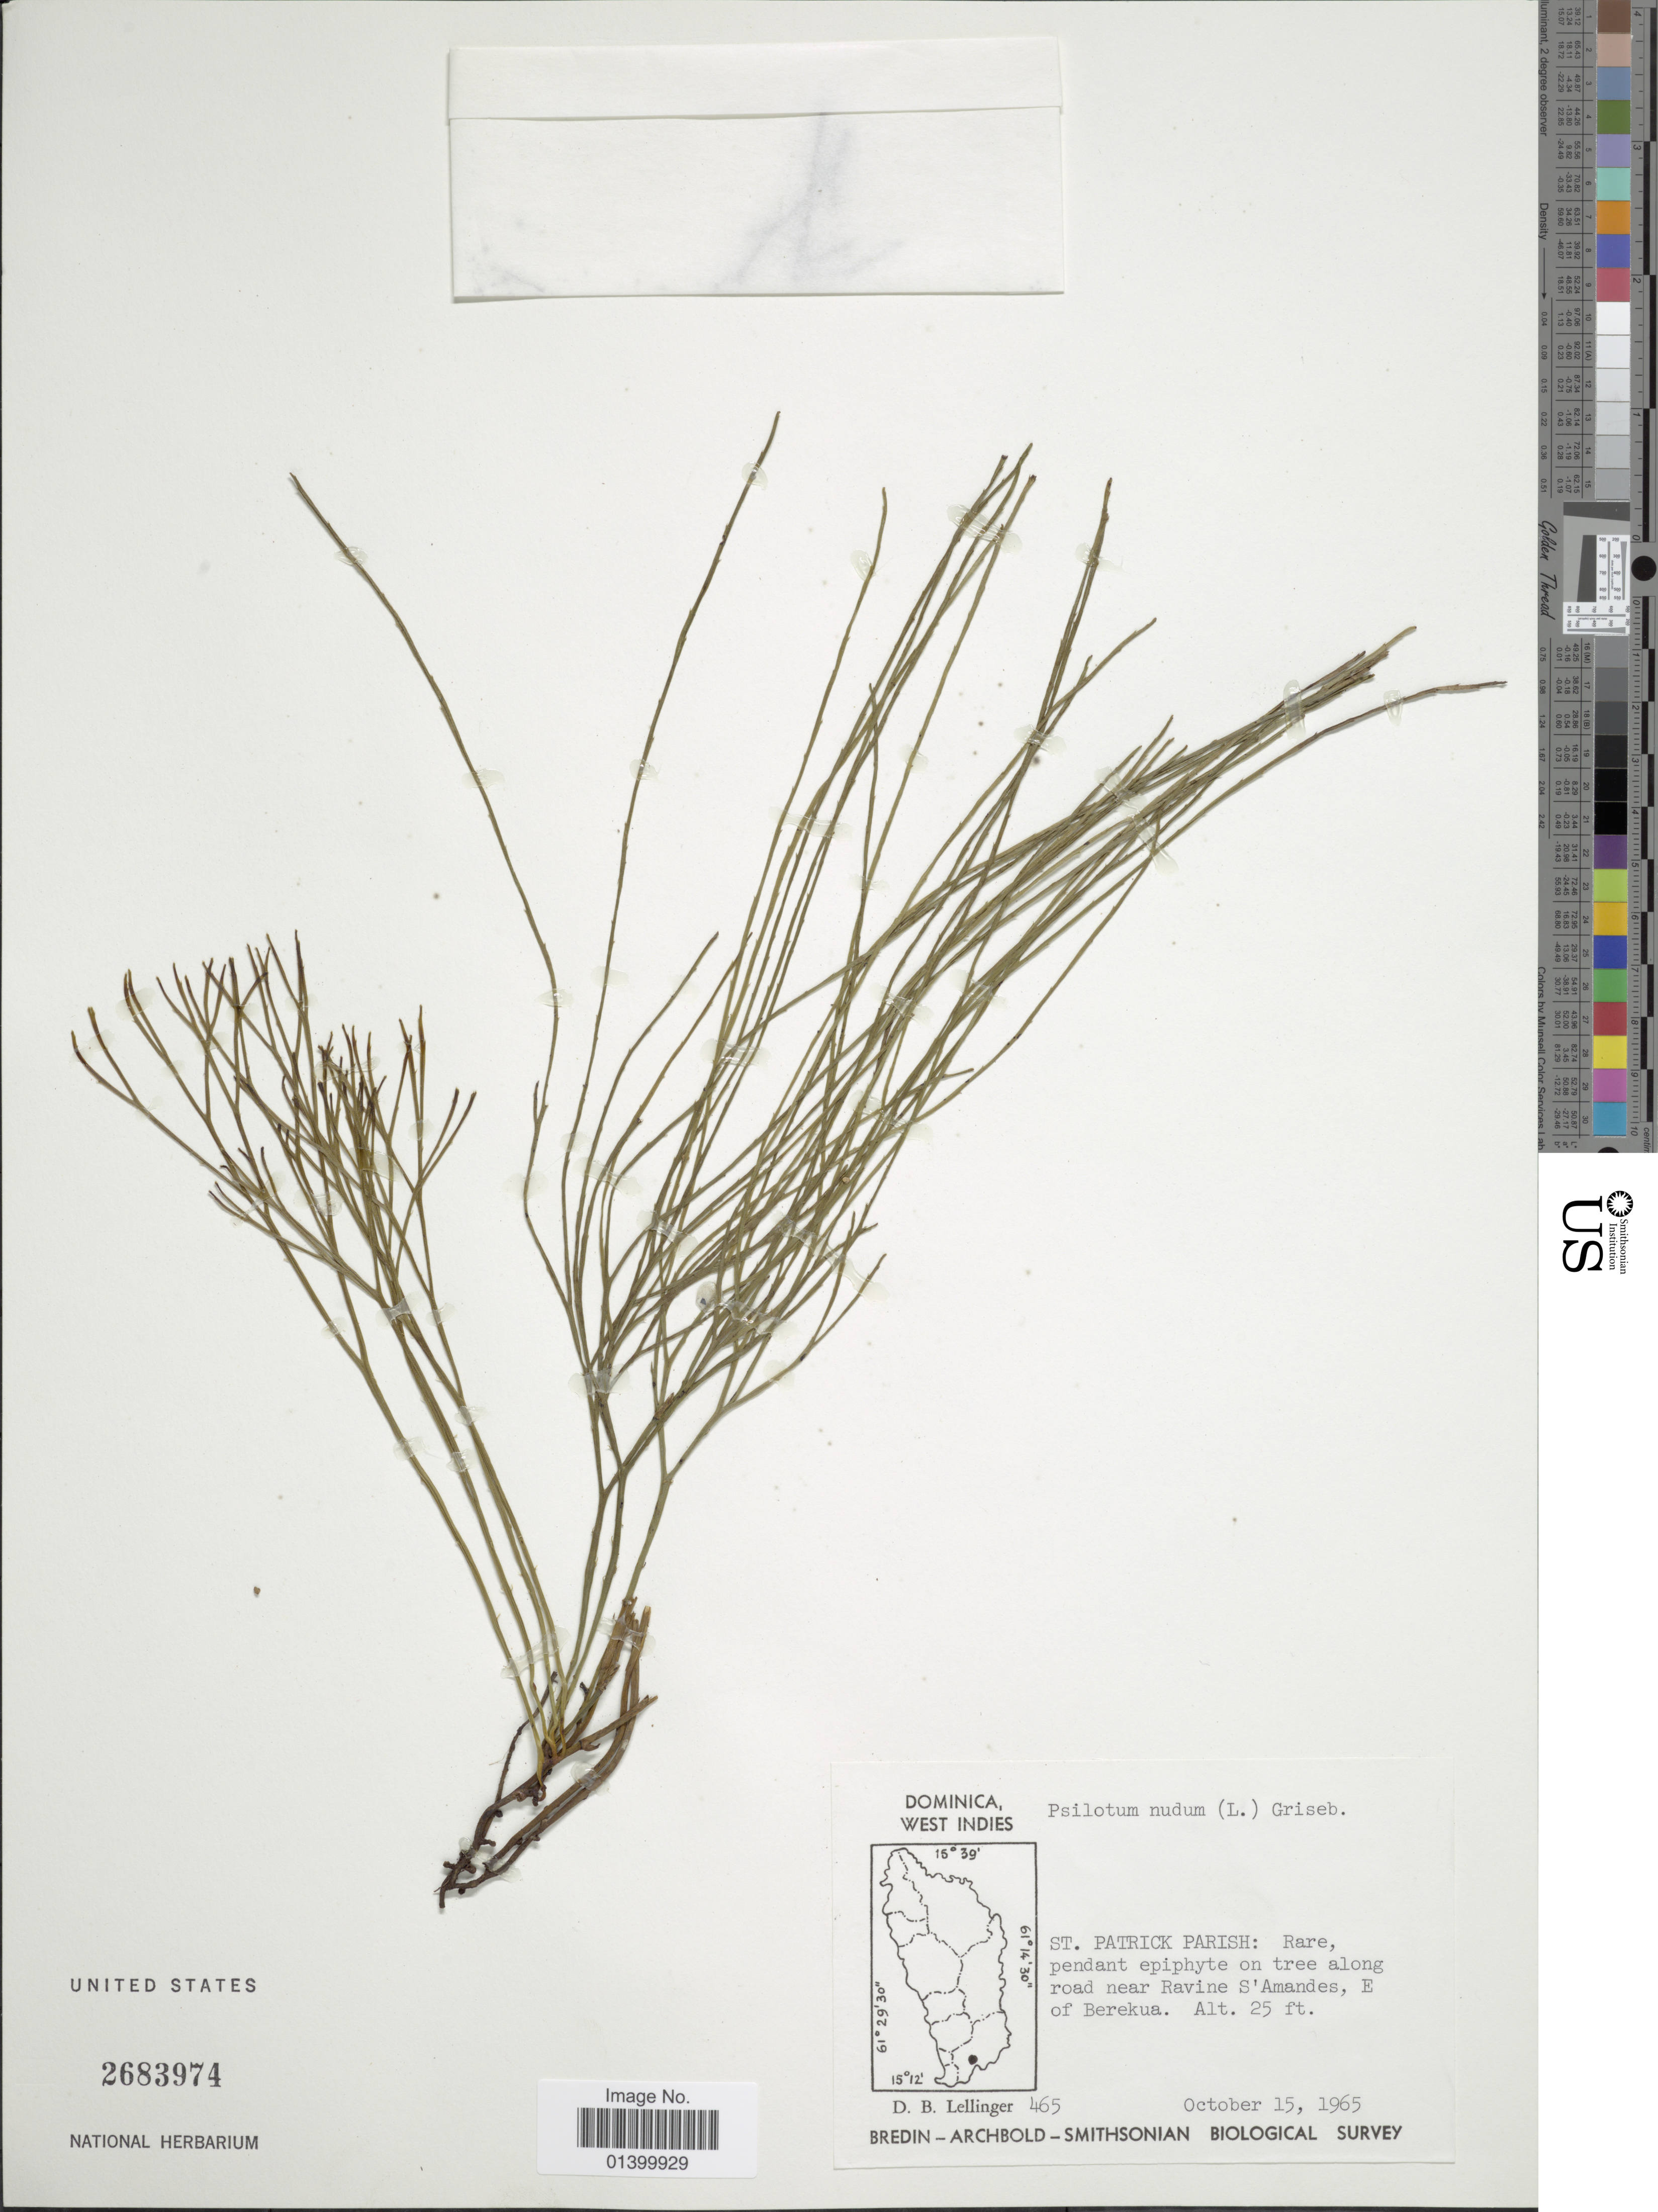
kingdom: Plantae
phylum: Tracheophyta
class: Polypodiopsida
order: Psilotales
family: Psilotaceae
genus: Psilotum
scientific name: Psilotum nudum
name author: (L.) P. Beauv.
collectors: D. B. Lellinger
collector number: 465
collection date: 1965-10-15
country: Dominica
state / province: St. Patrick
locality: West Indies. St. Patrick Parish: Rare, pendant epiphyte on tree along road near Ravine S'Amandes, E of Berekua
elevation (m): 8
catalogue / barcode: US 2683974